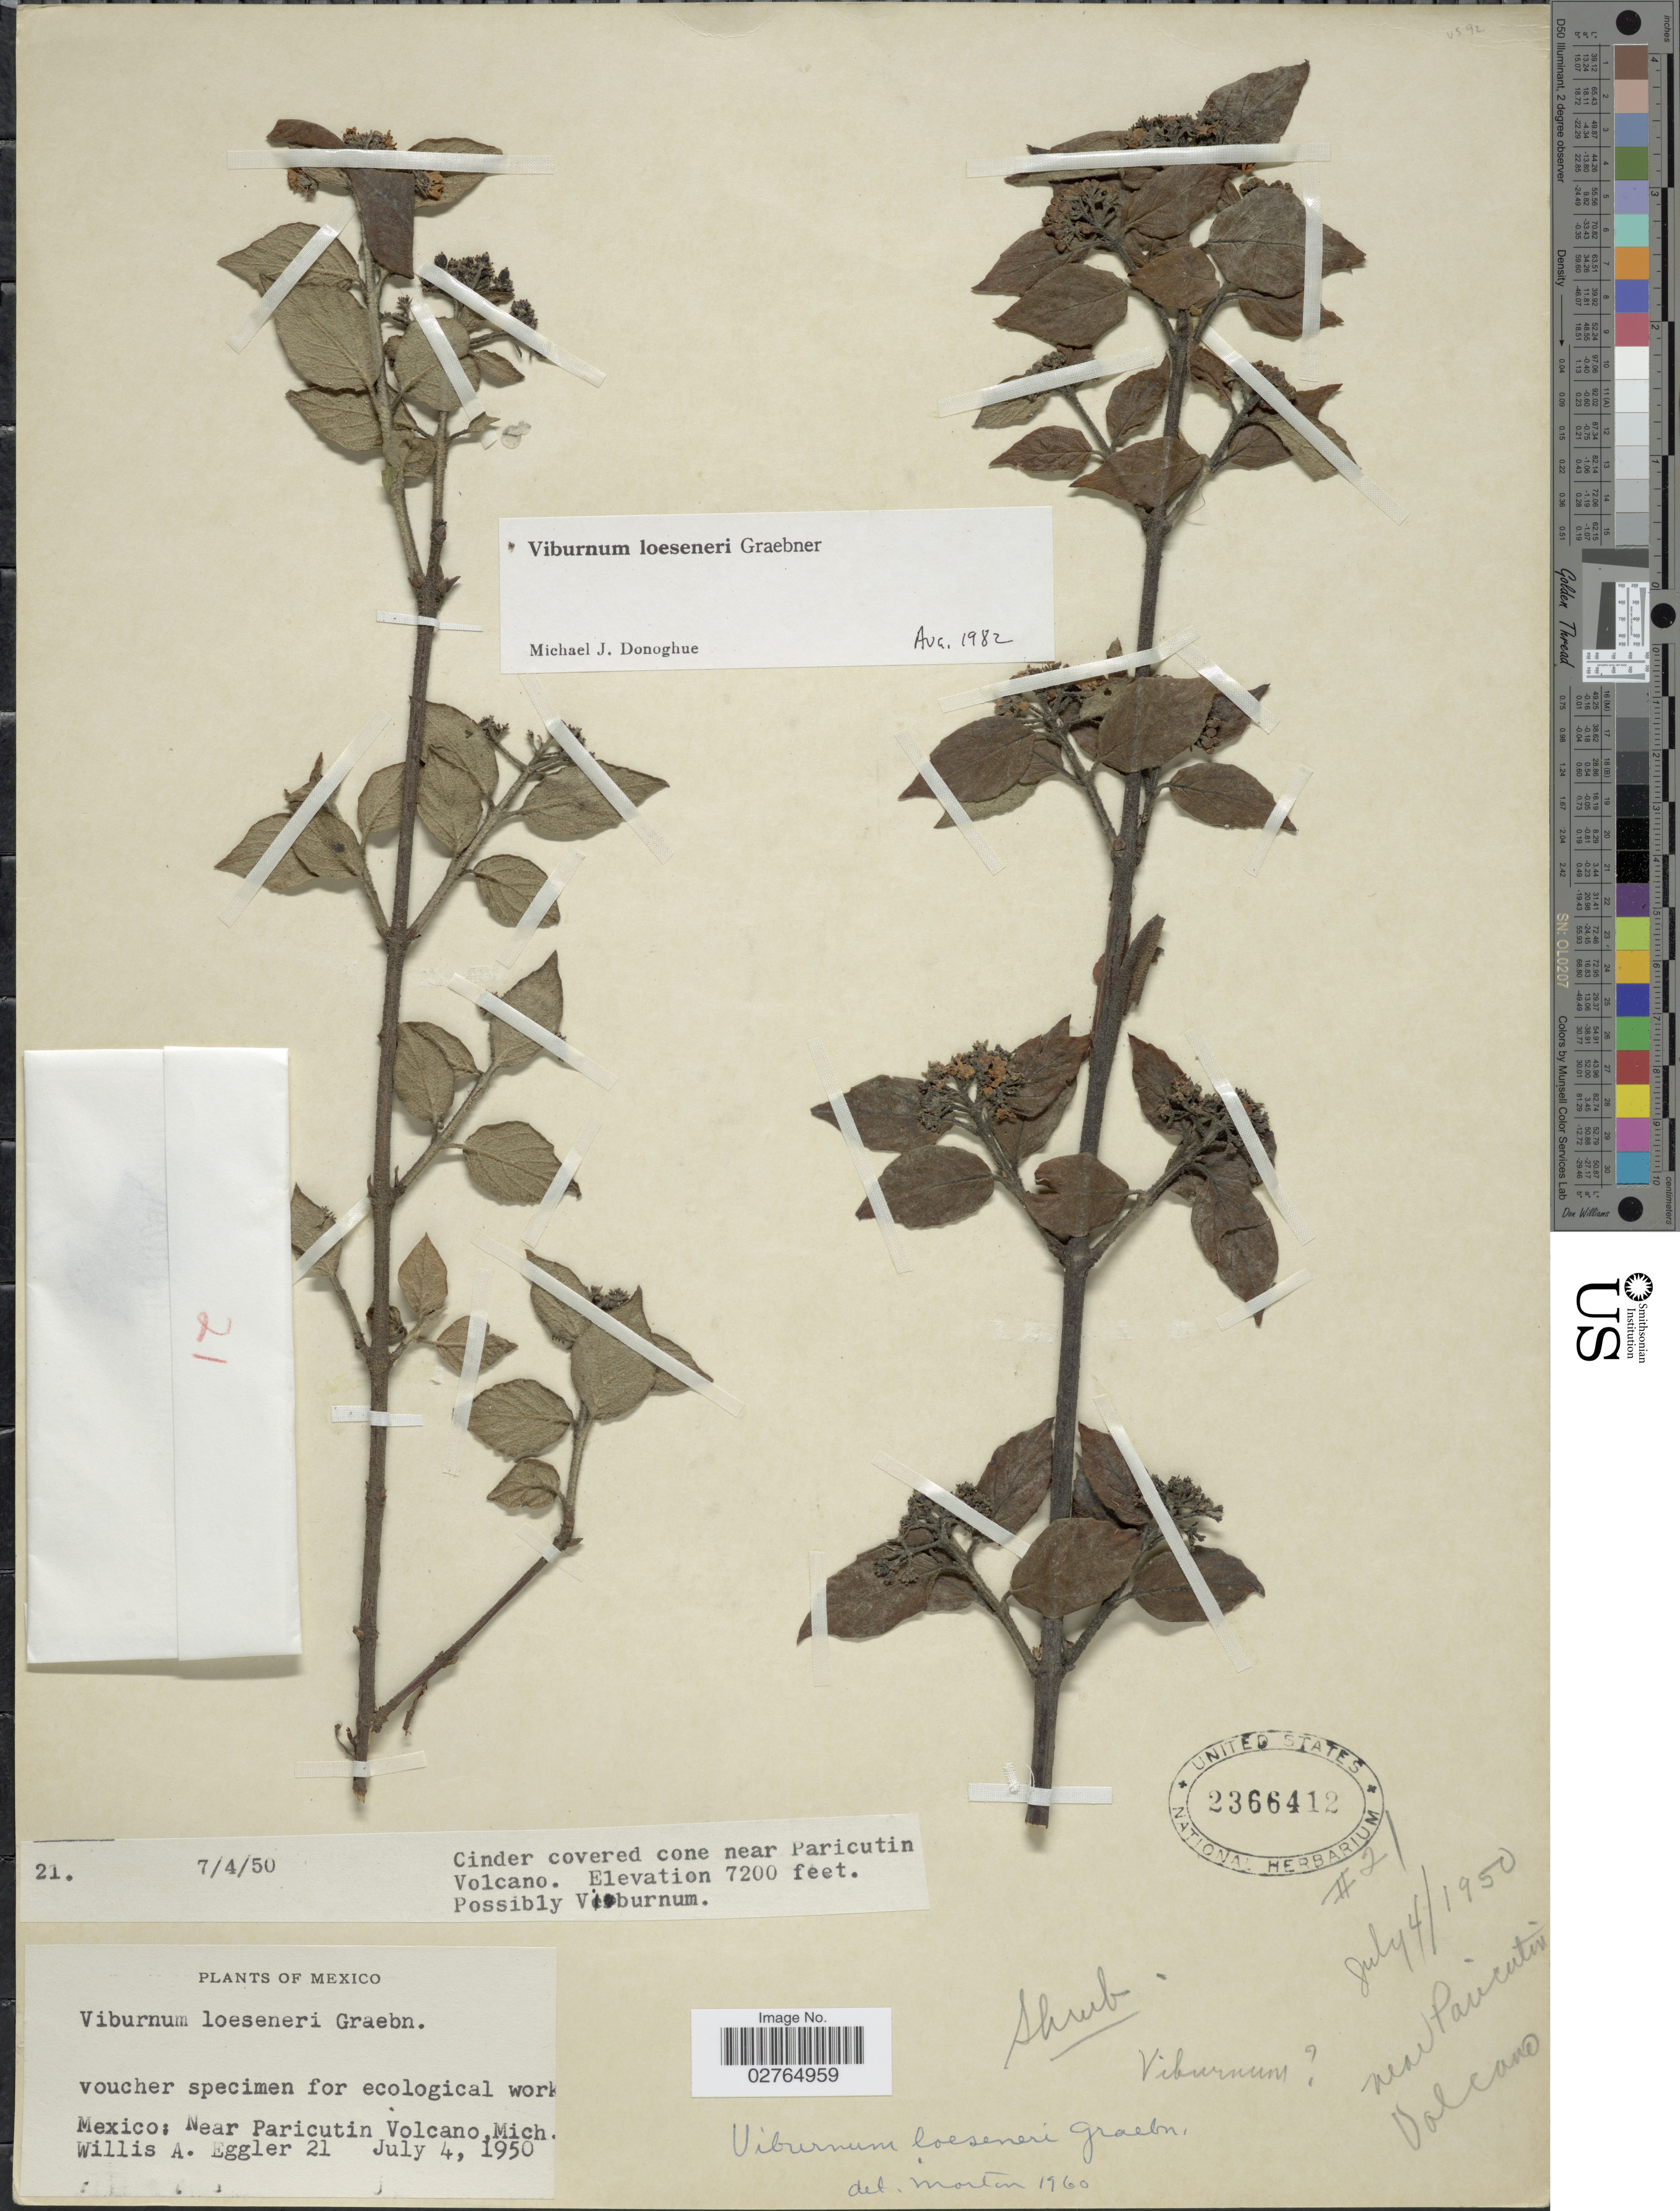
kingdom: Plantae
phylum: Tracheophyta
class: Magnoliopsida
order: Dipsacales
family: Viburnaceae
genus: Viburnum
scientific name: Viburnum loeseneri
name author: P. Graebn. in Loes.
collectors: W. A. Eggler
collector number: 21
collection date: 1950-07-04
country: Mexico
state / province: Michoacán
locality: Near Paricutin Volcano.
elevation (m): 2195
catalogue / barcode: US 2366412